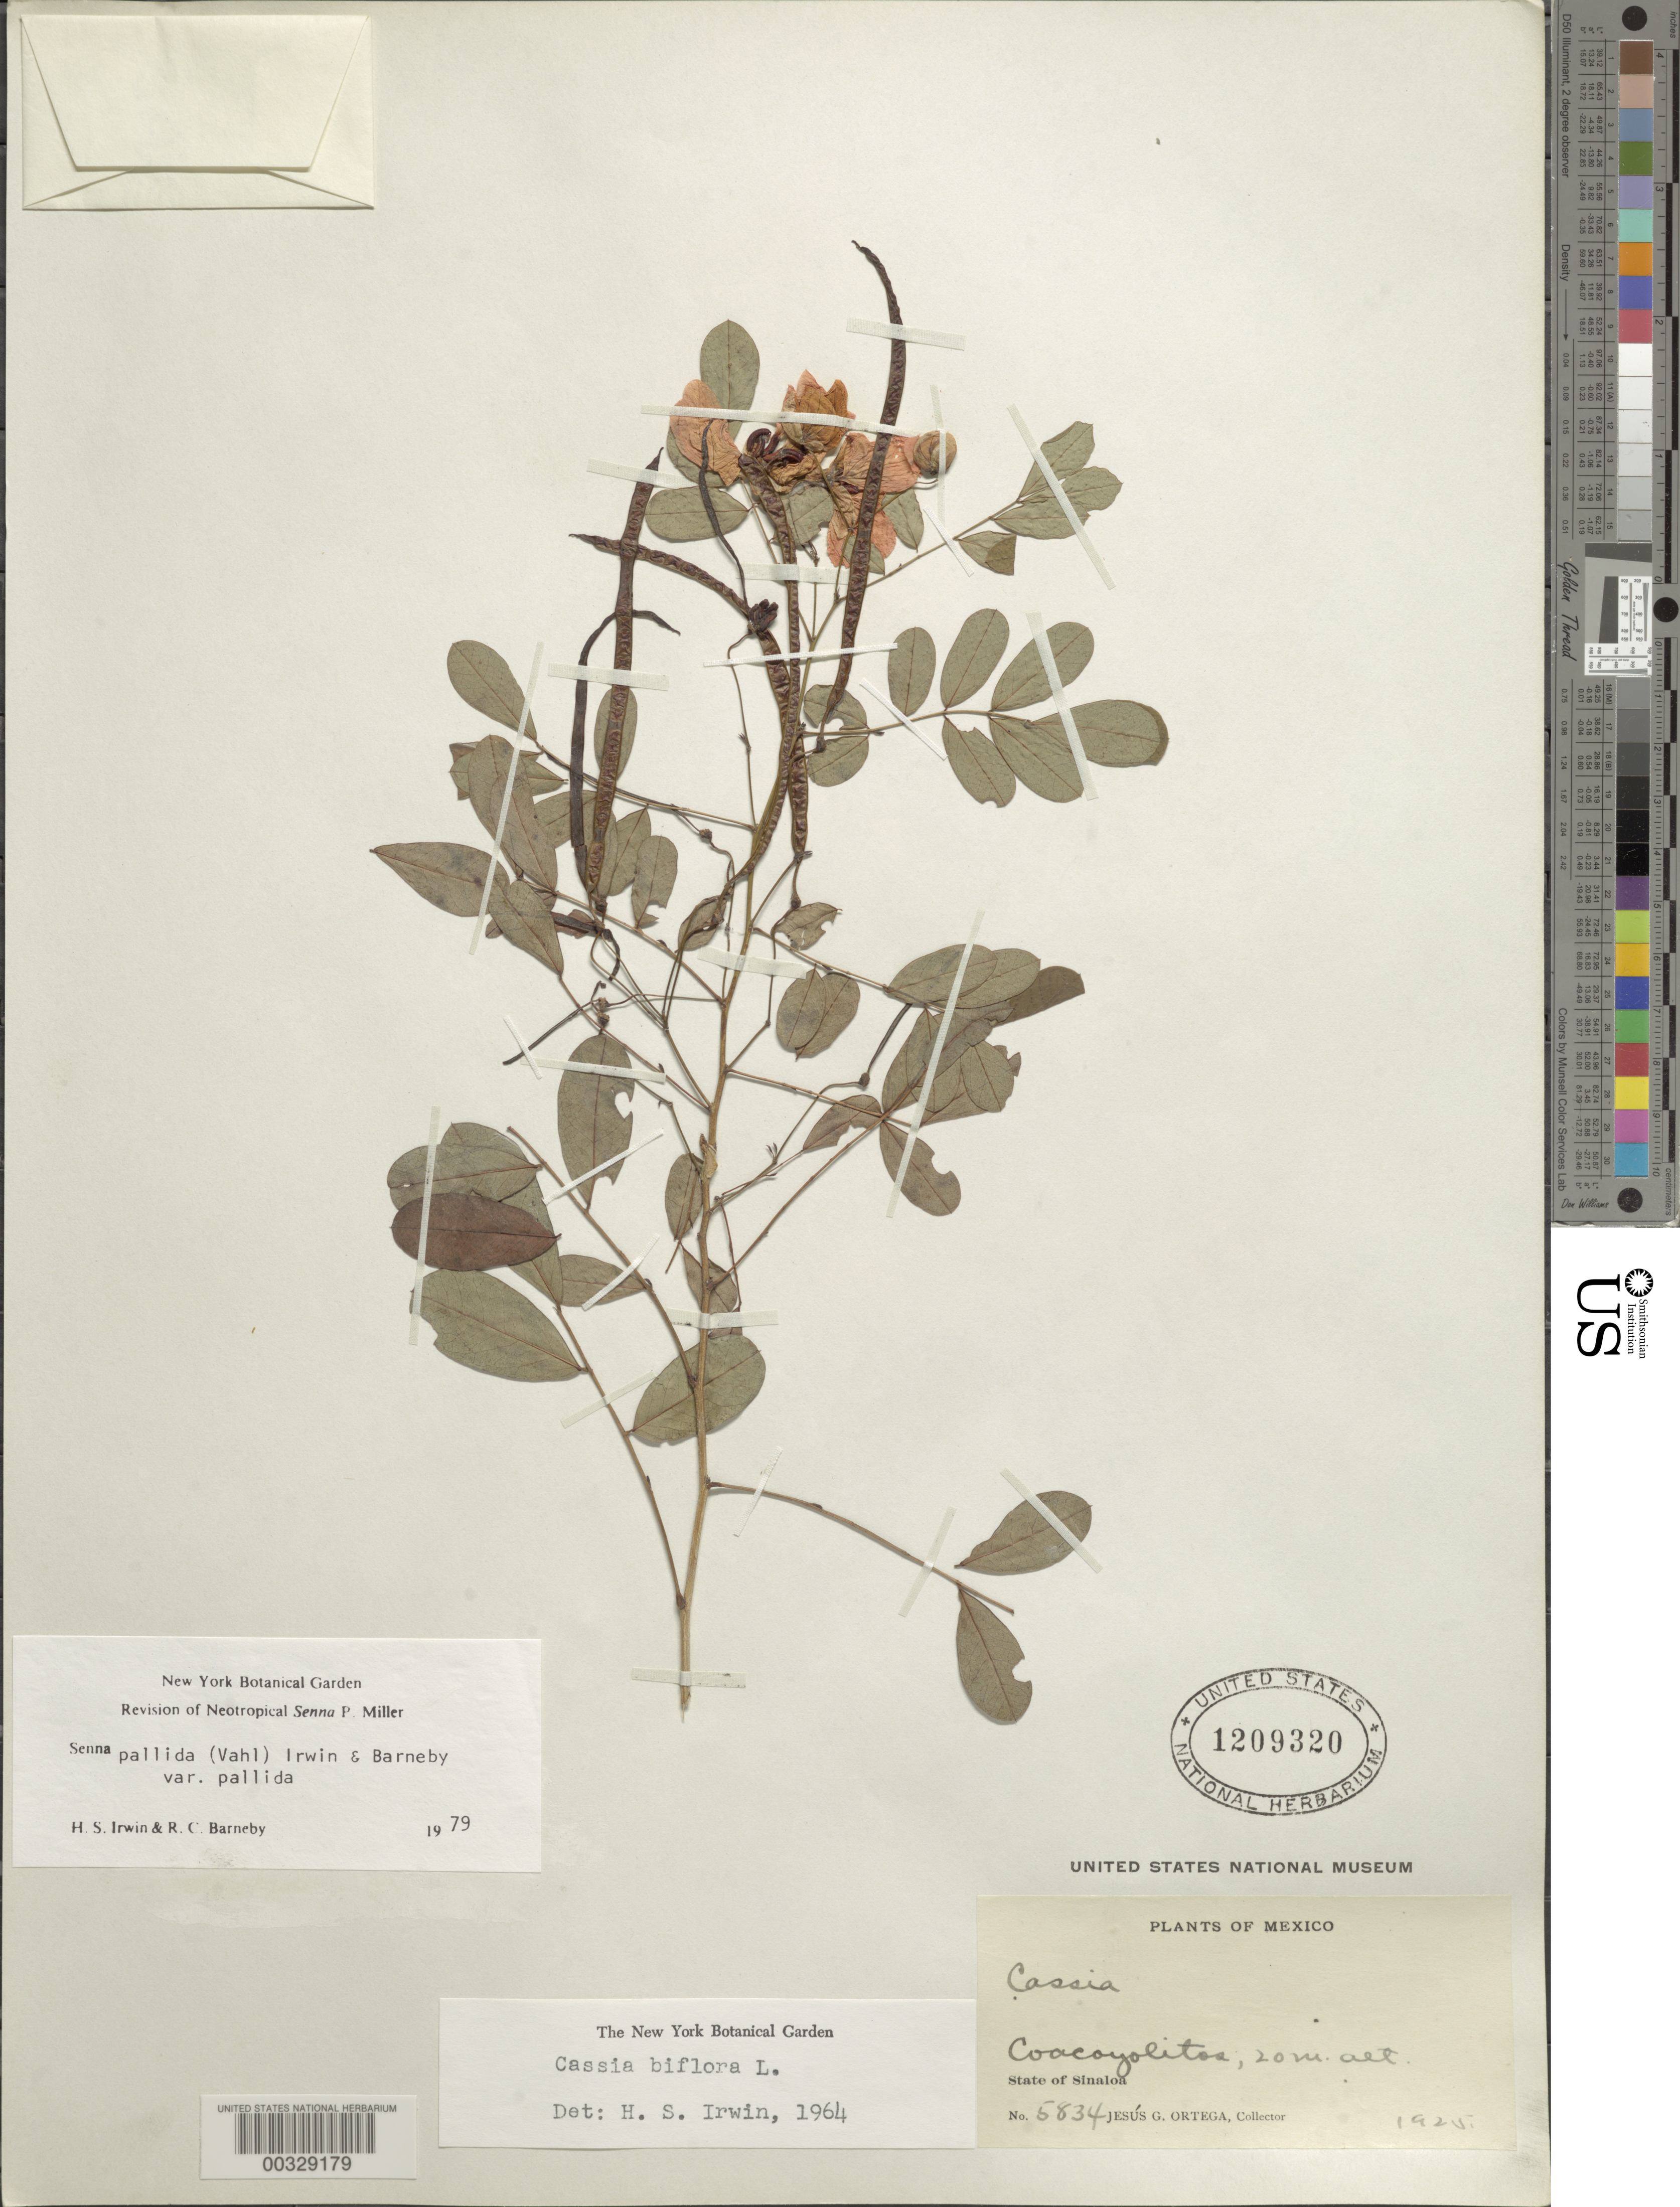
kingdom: Plantae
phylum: Tracheophyta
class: Magnoliopsida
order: Fabales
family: Fabaceae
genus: Senna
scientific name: Senna pallida var. pallida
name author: (Vahl) H.S. Irwin & Barneby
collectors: J. Ortega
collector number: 5834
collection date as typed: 1925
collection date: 1925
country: Mexico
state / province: Sinaloa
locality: Coacoyolitos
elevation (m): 20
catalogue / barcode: US 1209320